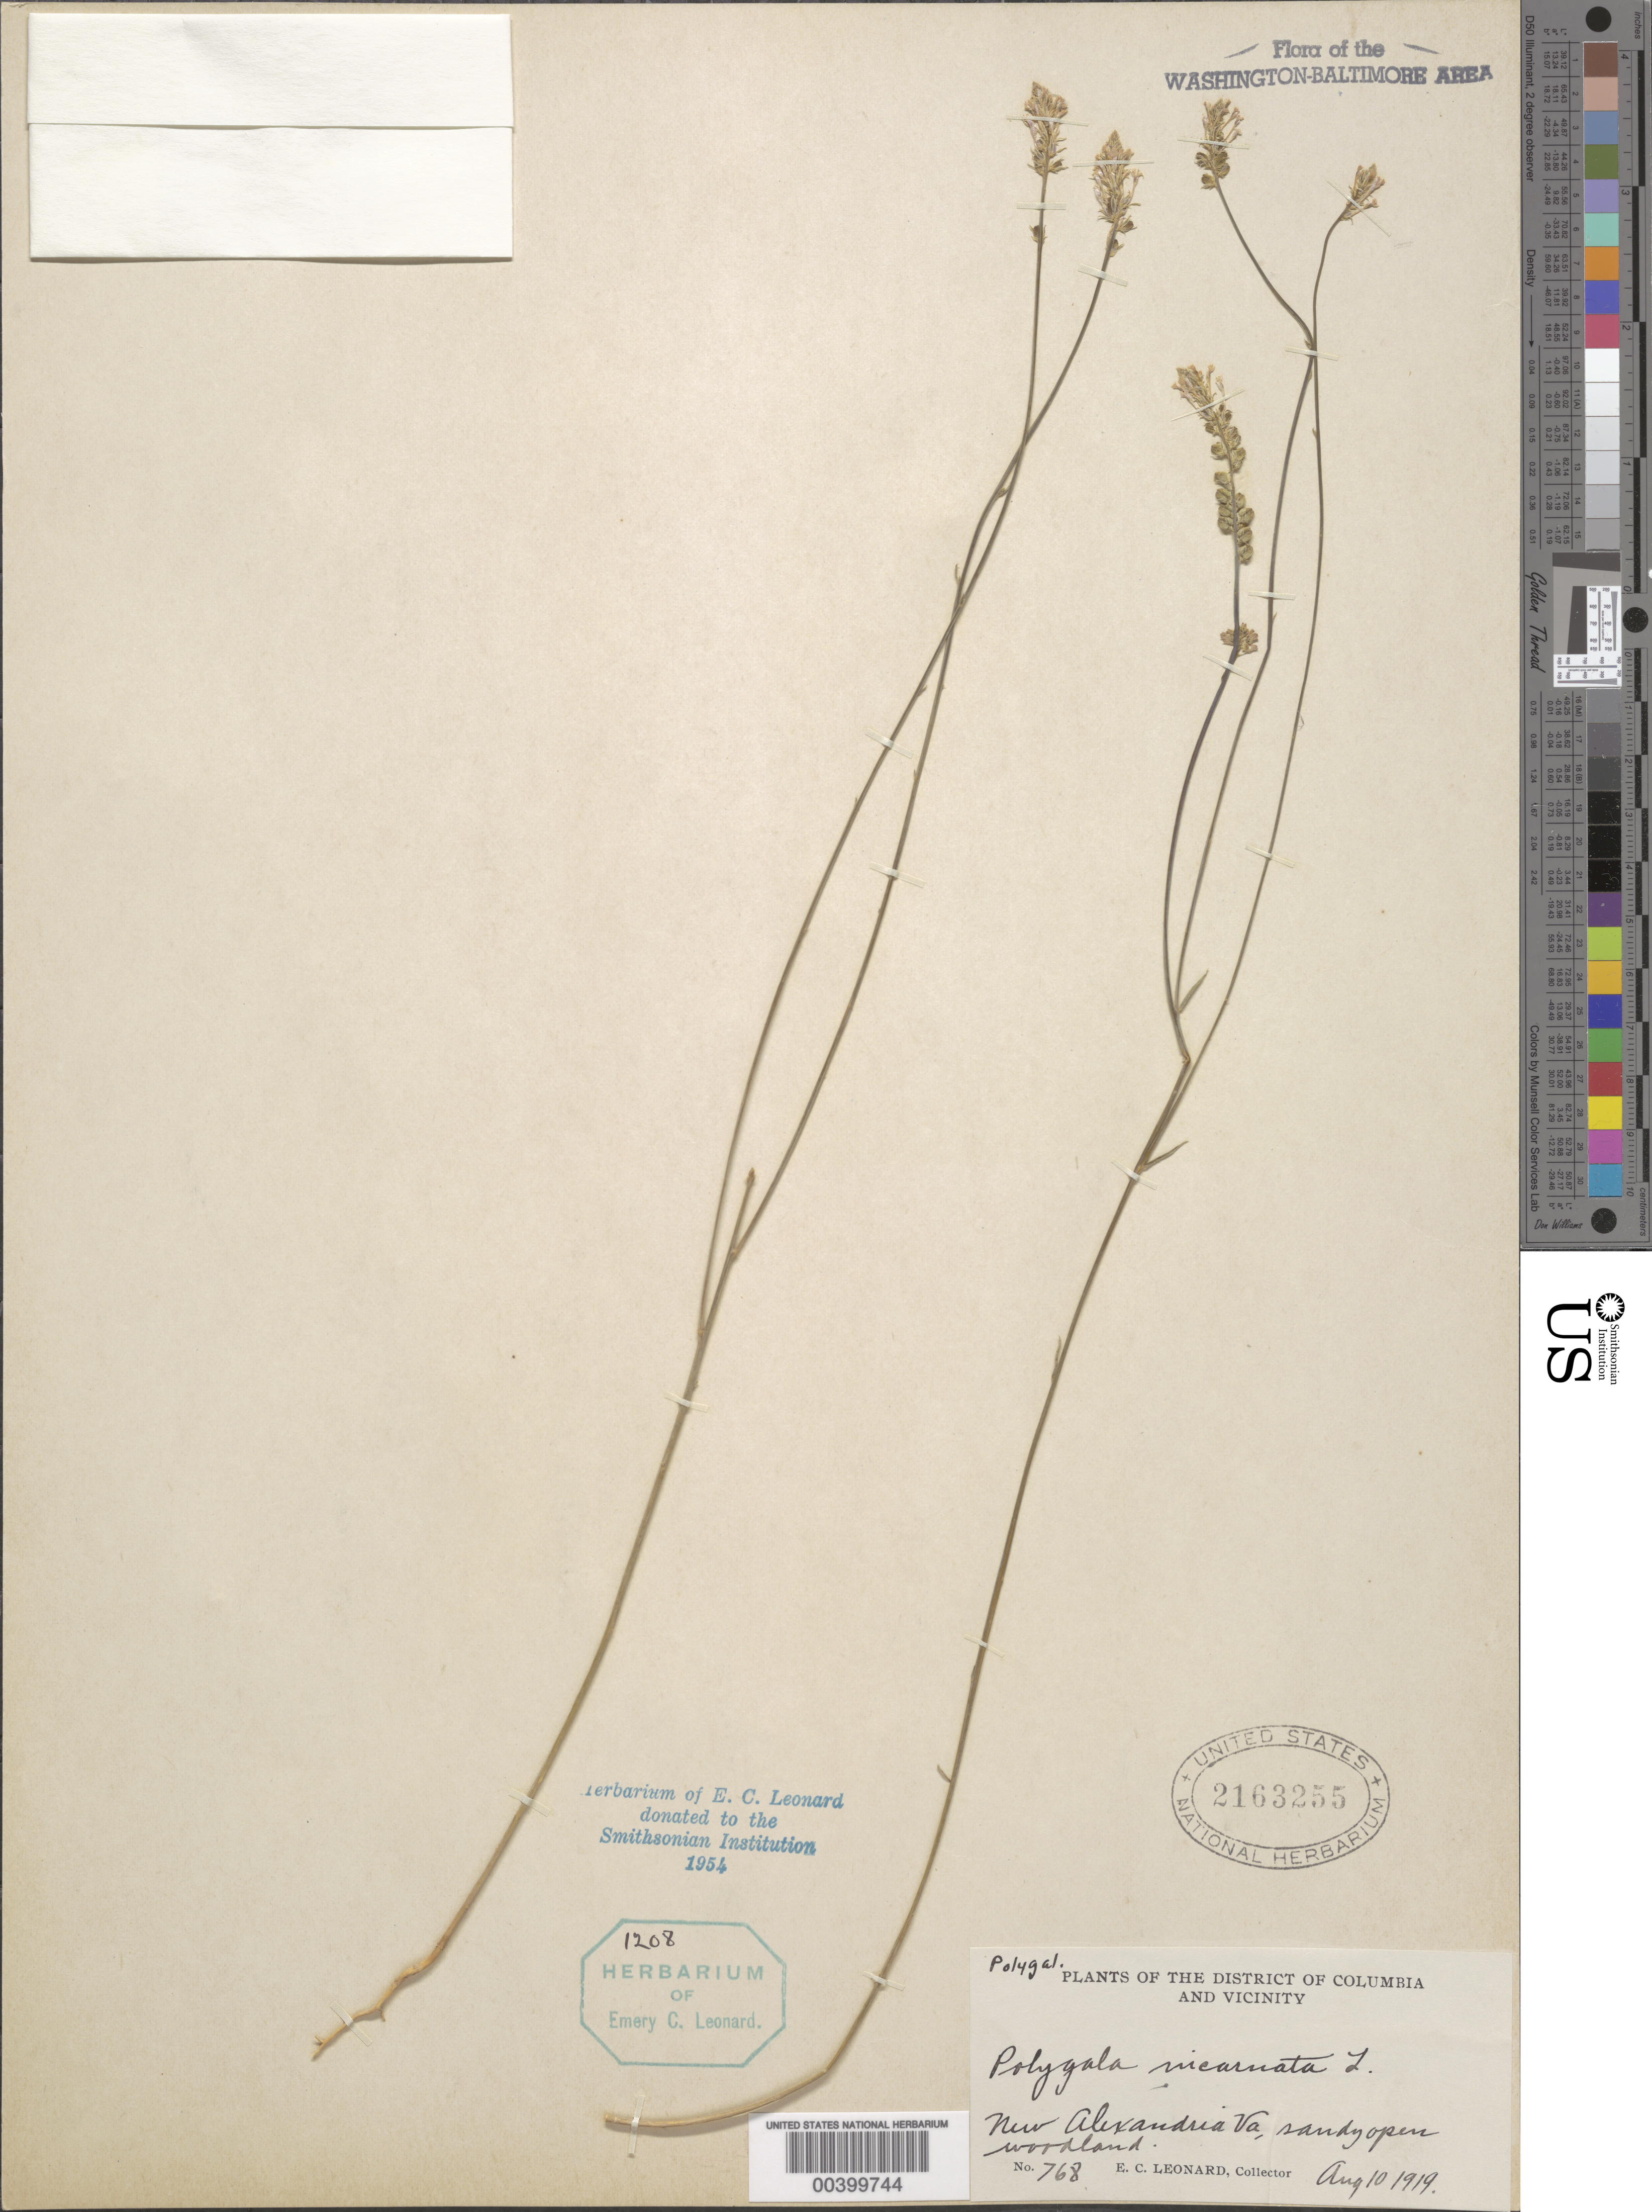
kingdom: Plantae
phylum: Tracheophyta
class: Magnoliopsida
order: Fabales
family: Polygalaceae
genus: Polygala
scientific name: Polygala incarnata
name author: L.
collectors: E. C. Leonard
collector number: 768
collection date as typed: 10 Aug 1919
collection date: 1919-08-10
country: United States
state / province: Virginia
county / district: Fairfax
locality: New Alexandria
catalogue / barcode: US 2163255